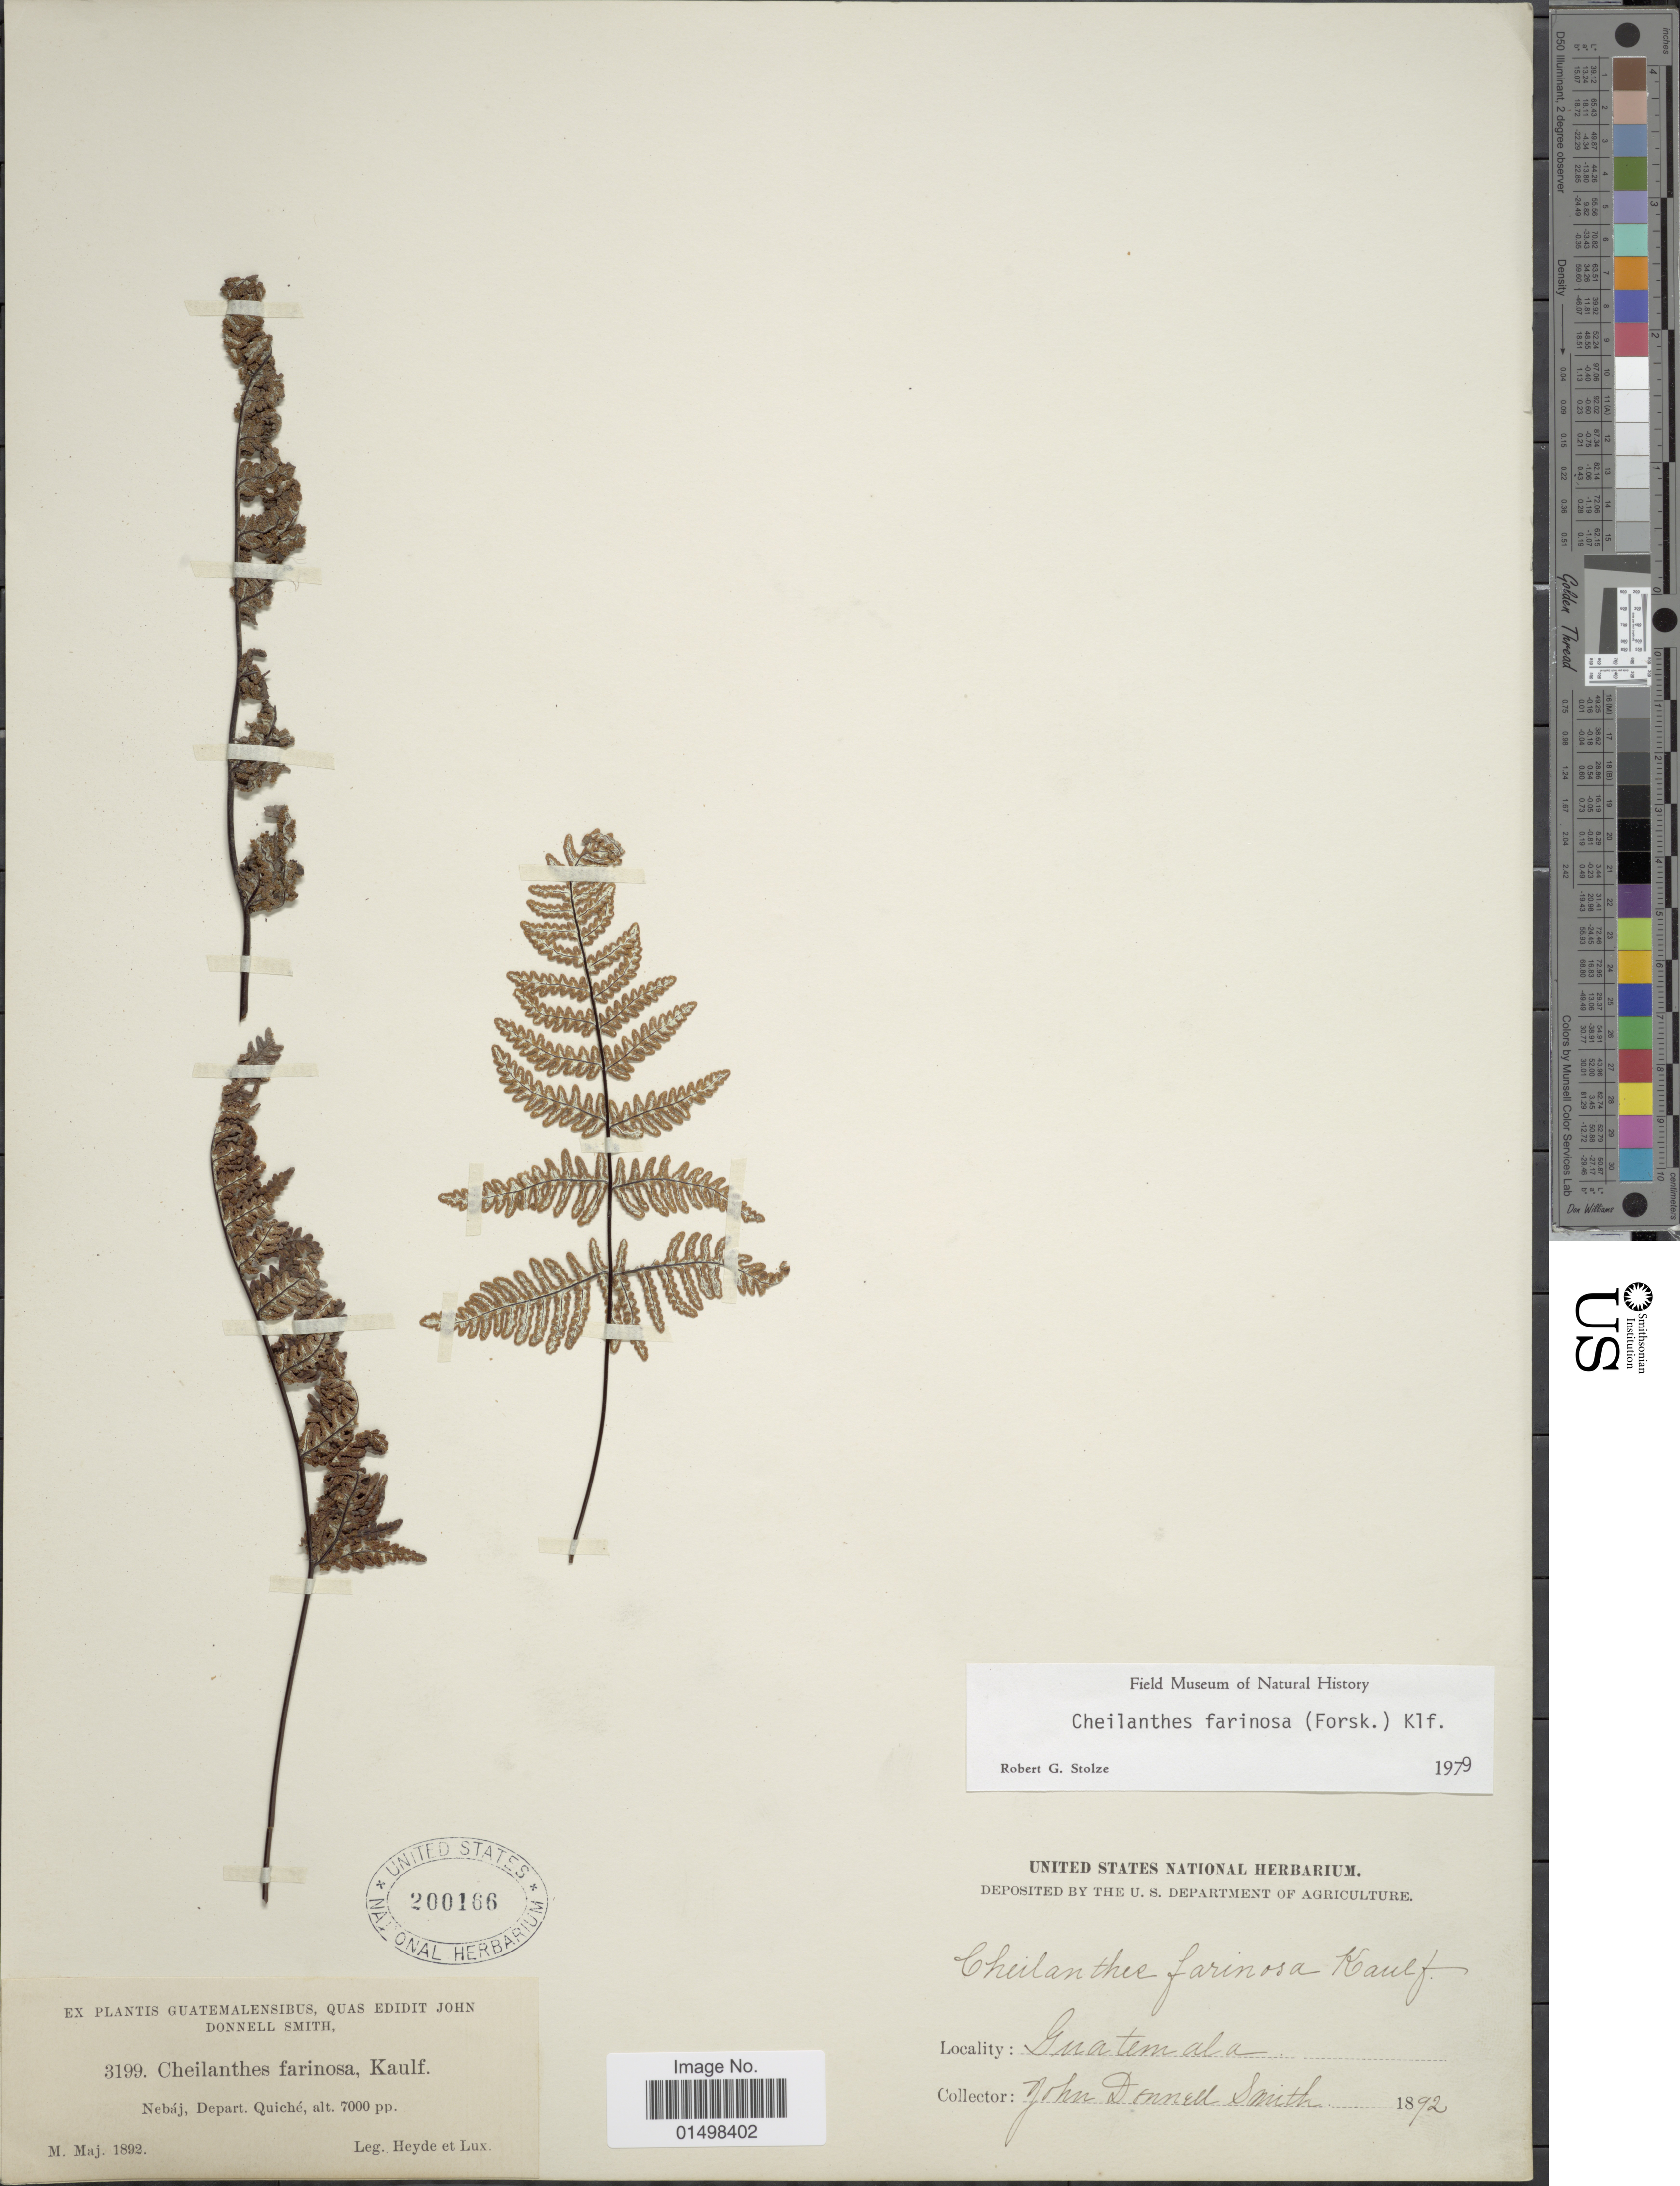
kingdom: Plantae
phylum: Tracheophyta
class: Polypodiopsida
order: Polypodiales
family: Pteridaceae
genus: Aleuritopteris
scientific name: Aleuritopteris farinosa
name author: (Forssk.) Fée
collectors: Heyde, Lux & J. Donnell Smith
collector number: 3199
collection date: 1892-05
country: Guatemala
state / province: El Quiché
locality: Nebaj, Depart. Quiche.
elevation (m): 2134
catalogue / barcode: US 200166